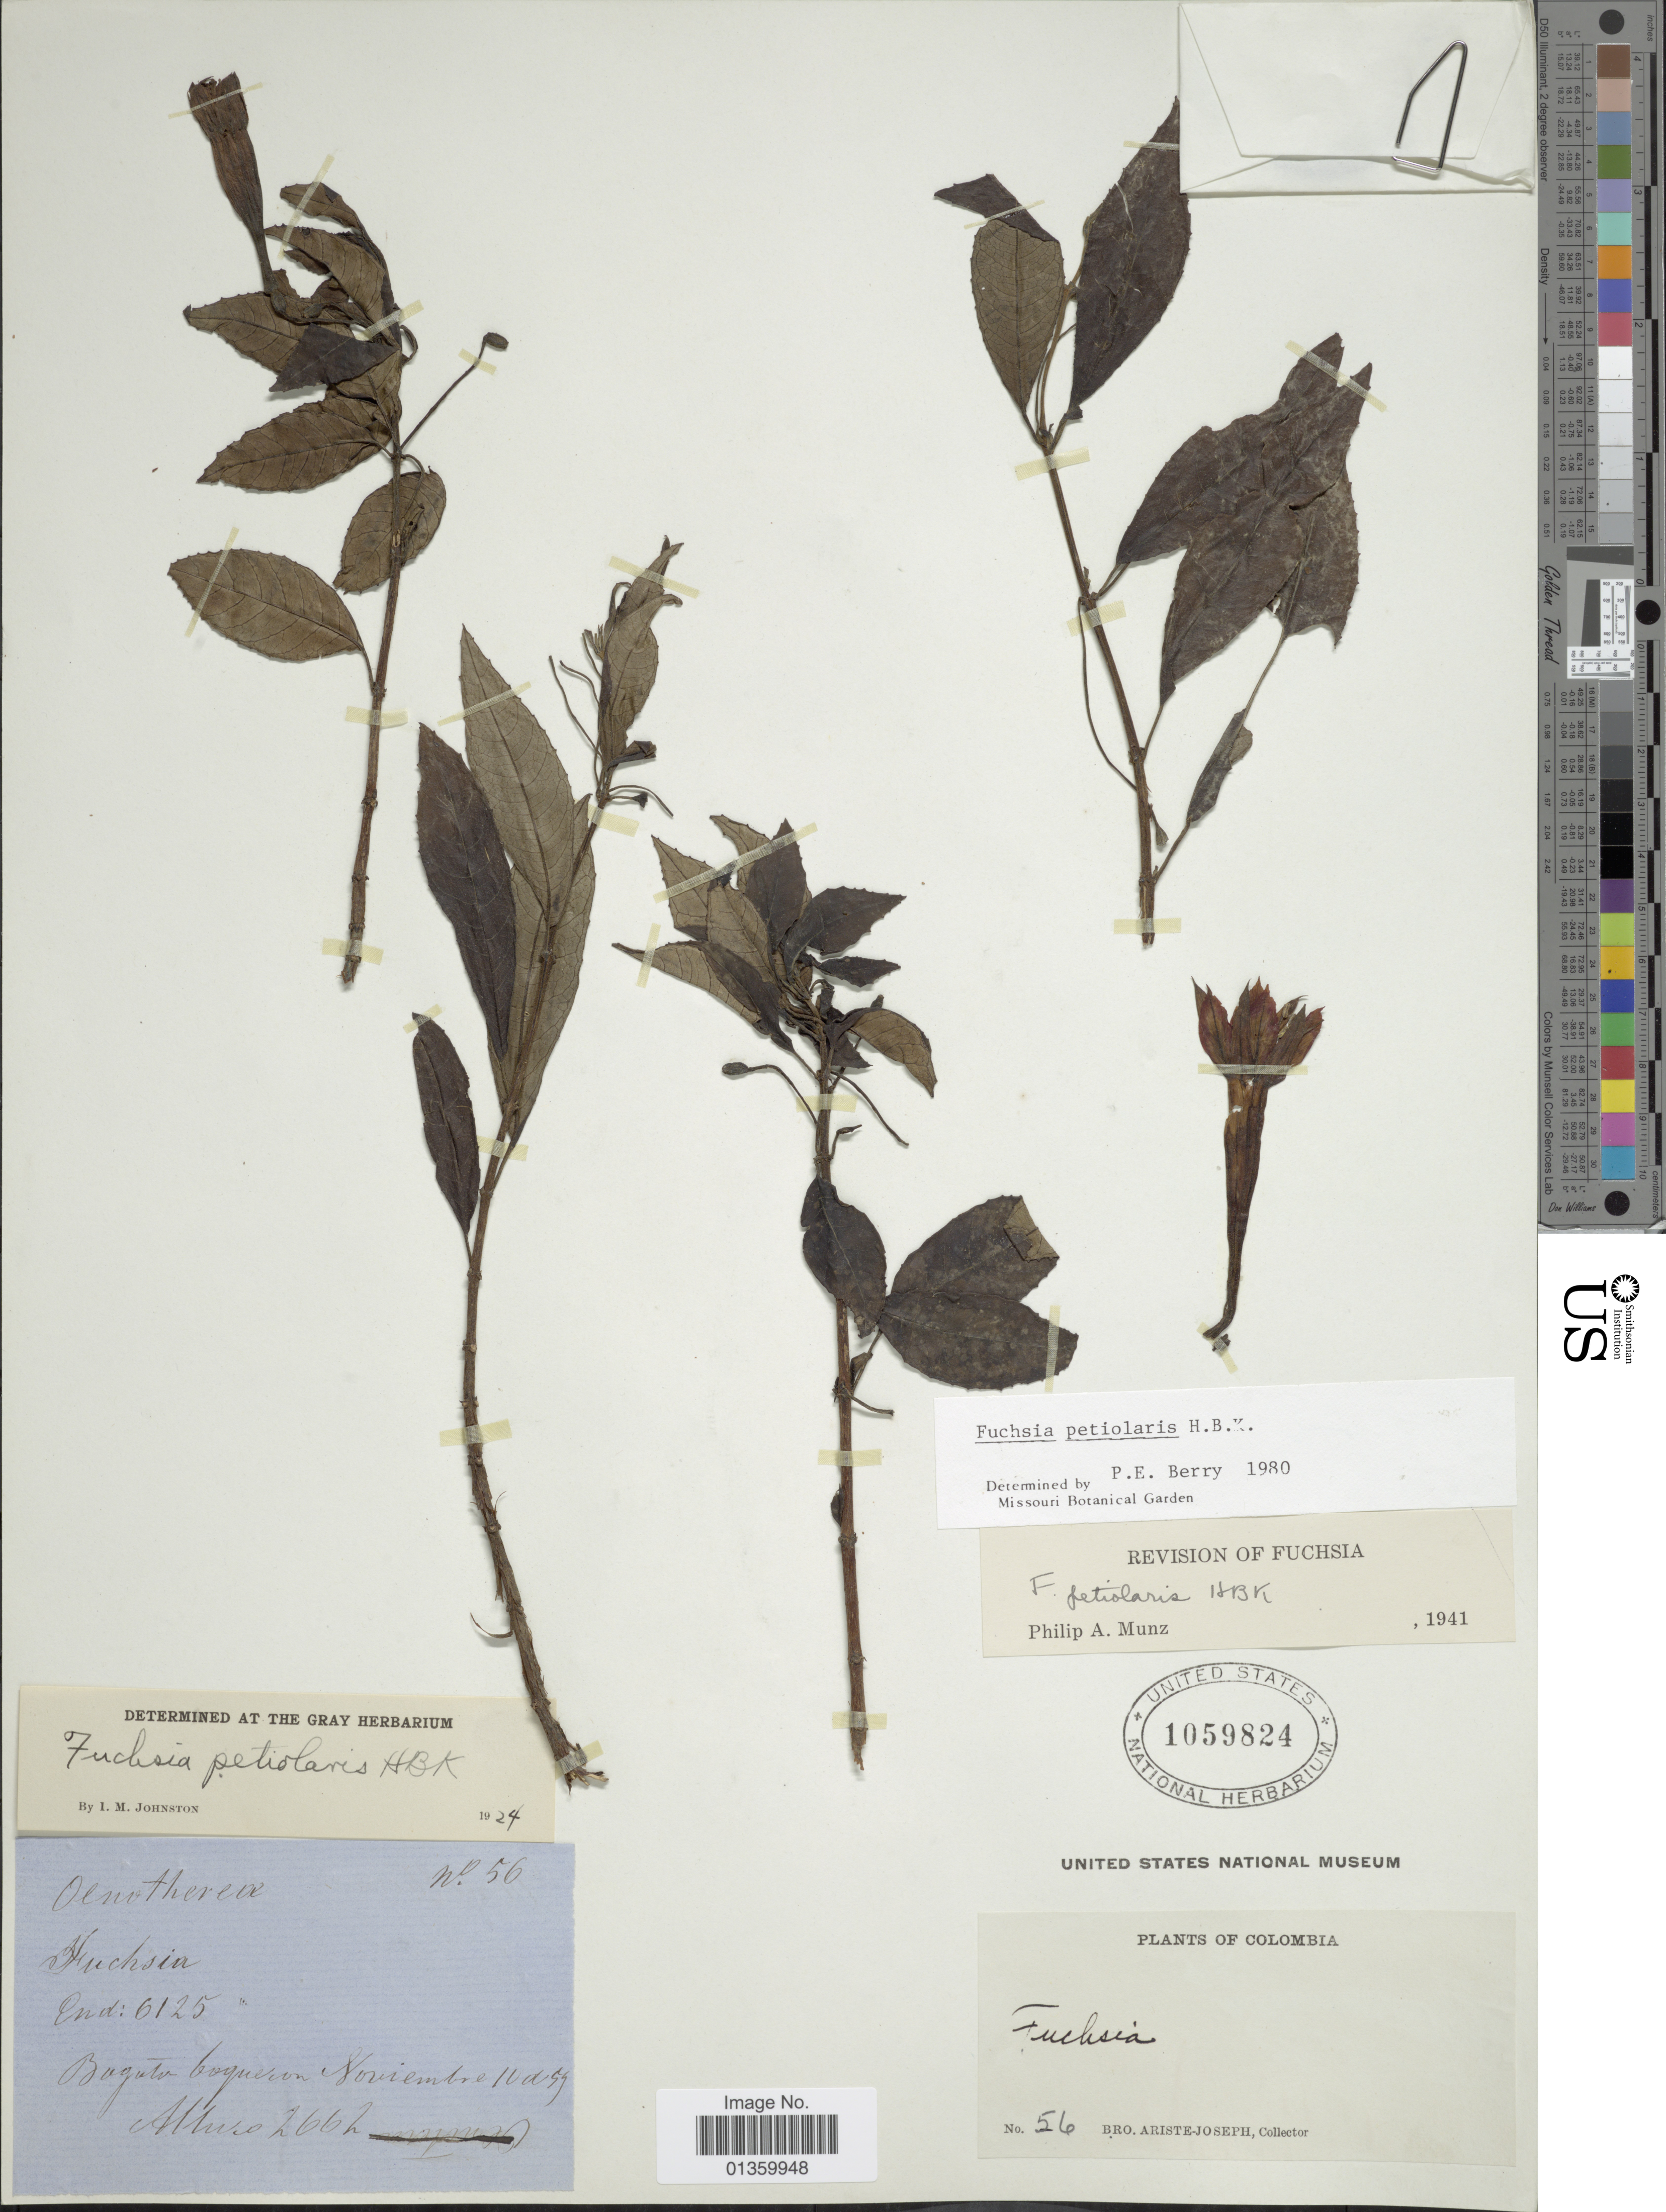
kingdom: Plantae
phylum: Tracheophyta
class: Magnoliopsida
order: Myrtales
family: Onagraceae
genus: Fuchsia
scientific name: Fuchsia petiolaris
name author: Kunth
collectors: Bro. Ariste-Joseph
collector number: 56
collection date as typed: Transcribed d/m/y: 11/11/59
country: Colombia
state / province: Bogota D.C.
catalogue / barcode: US 1059824